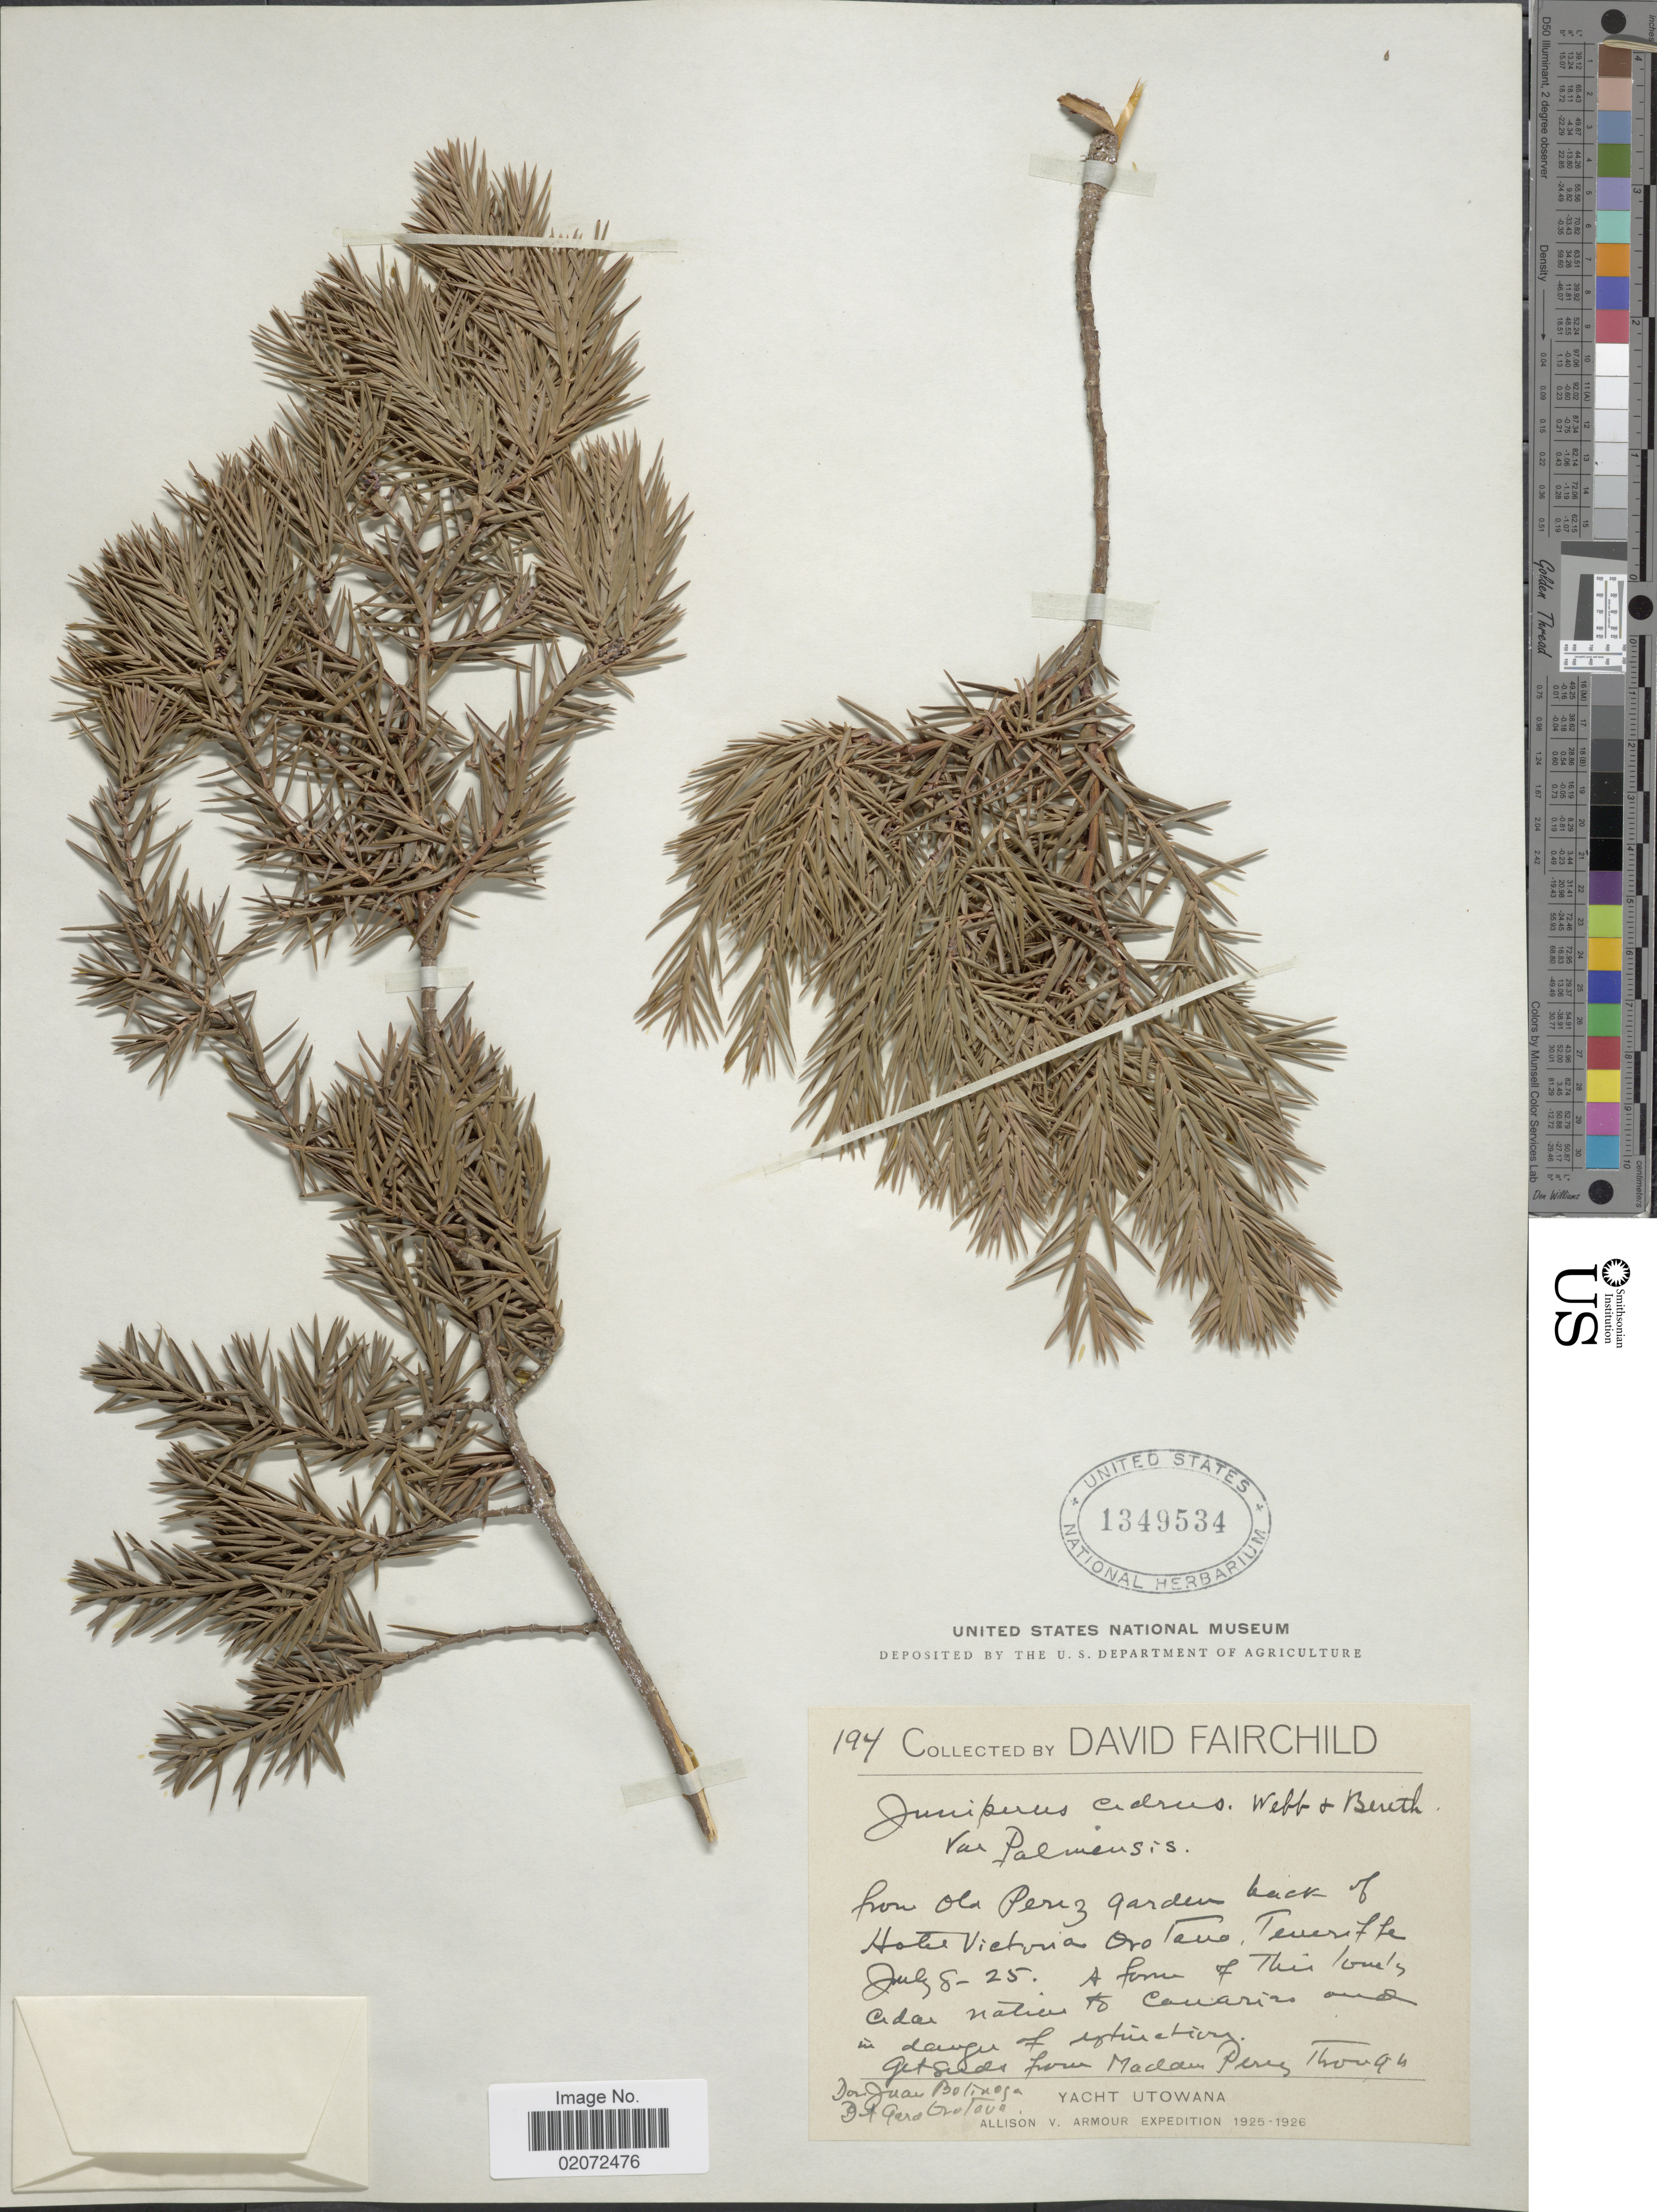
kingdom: Plantae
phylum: Tracheophyta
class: Pinopsida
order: Pinales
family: Cupressaceae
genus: Juniperus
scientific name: Juniperus californica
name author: Carrière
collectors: D. Fairchild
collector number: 194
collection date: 1925-07-08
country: Spain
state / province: Canarias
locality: From old Perez garden back of Hote Victoria Orotava, Teneriffe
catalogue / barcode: US 1349534